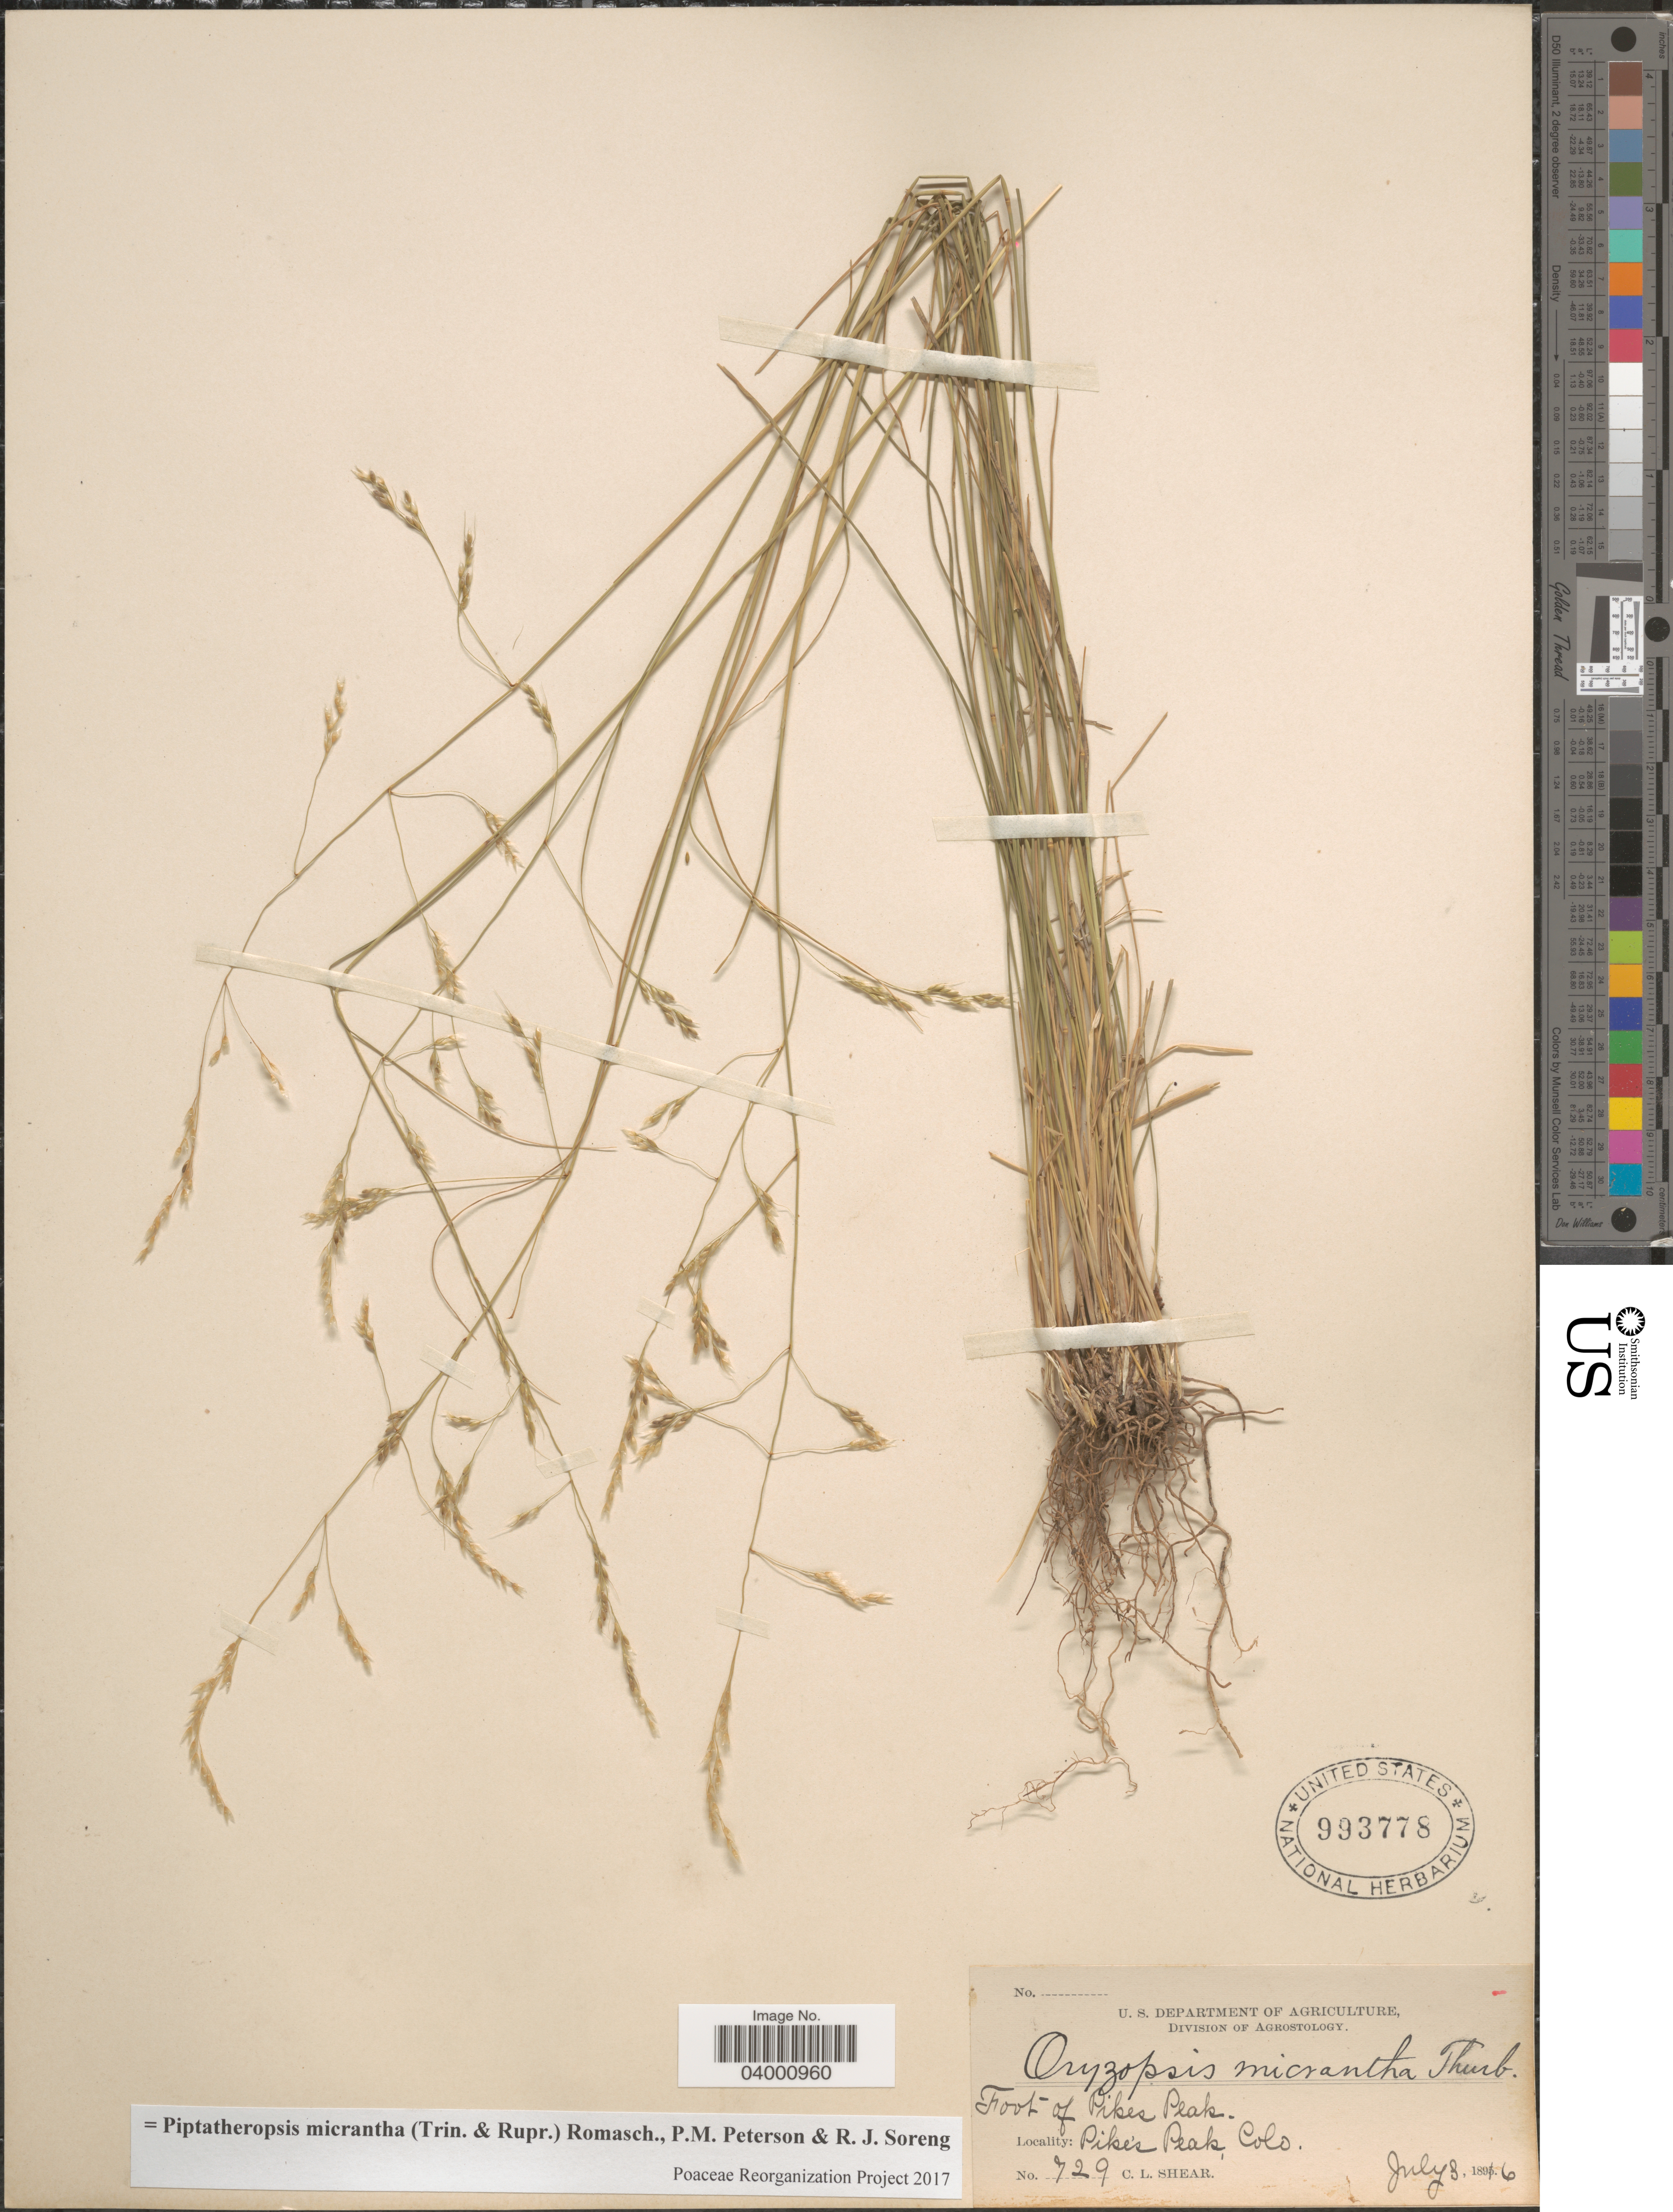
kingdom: Plantae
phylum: Tracheophyta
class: Liliopsida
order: Poales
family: Poaceae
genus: Piptatheropsis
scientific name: Piptatheropsis micrantha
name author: (Trin. & Rupr.) Romasch.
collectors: C. L. Shear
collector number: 729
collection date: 1896-07-03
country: United States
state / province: Colorado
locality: Foot of Pikes Peak. Pike's Peak.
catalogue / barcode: US 993778